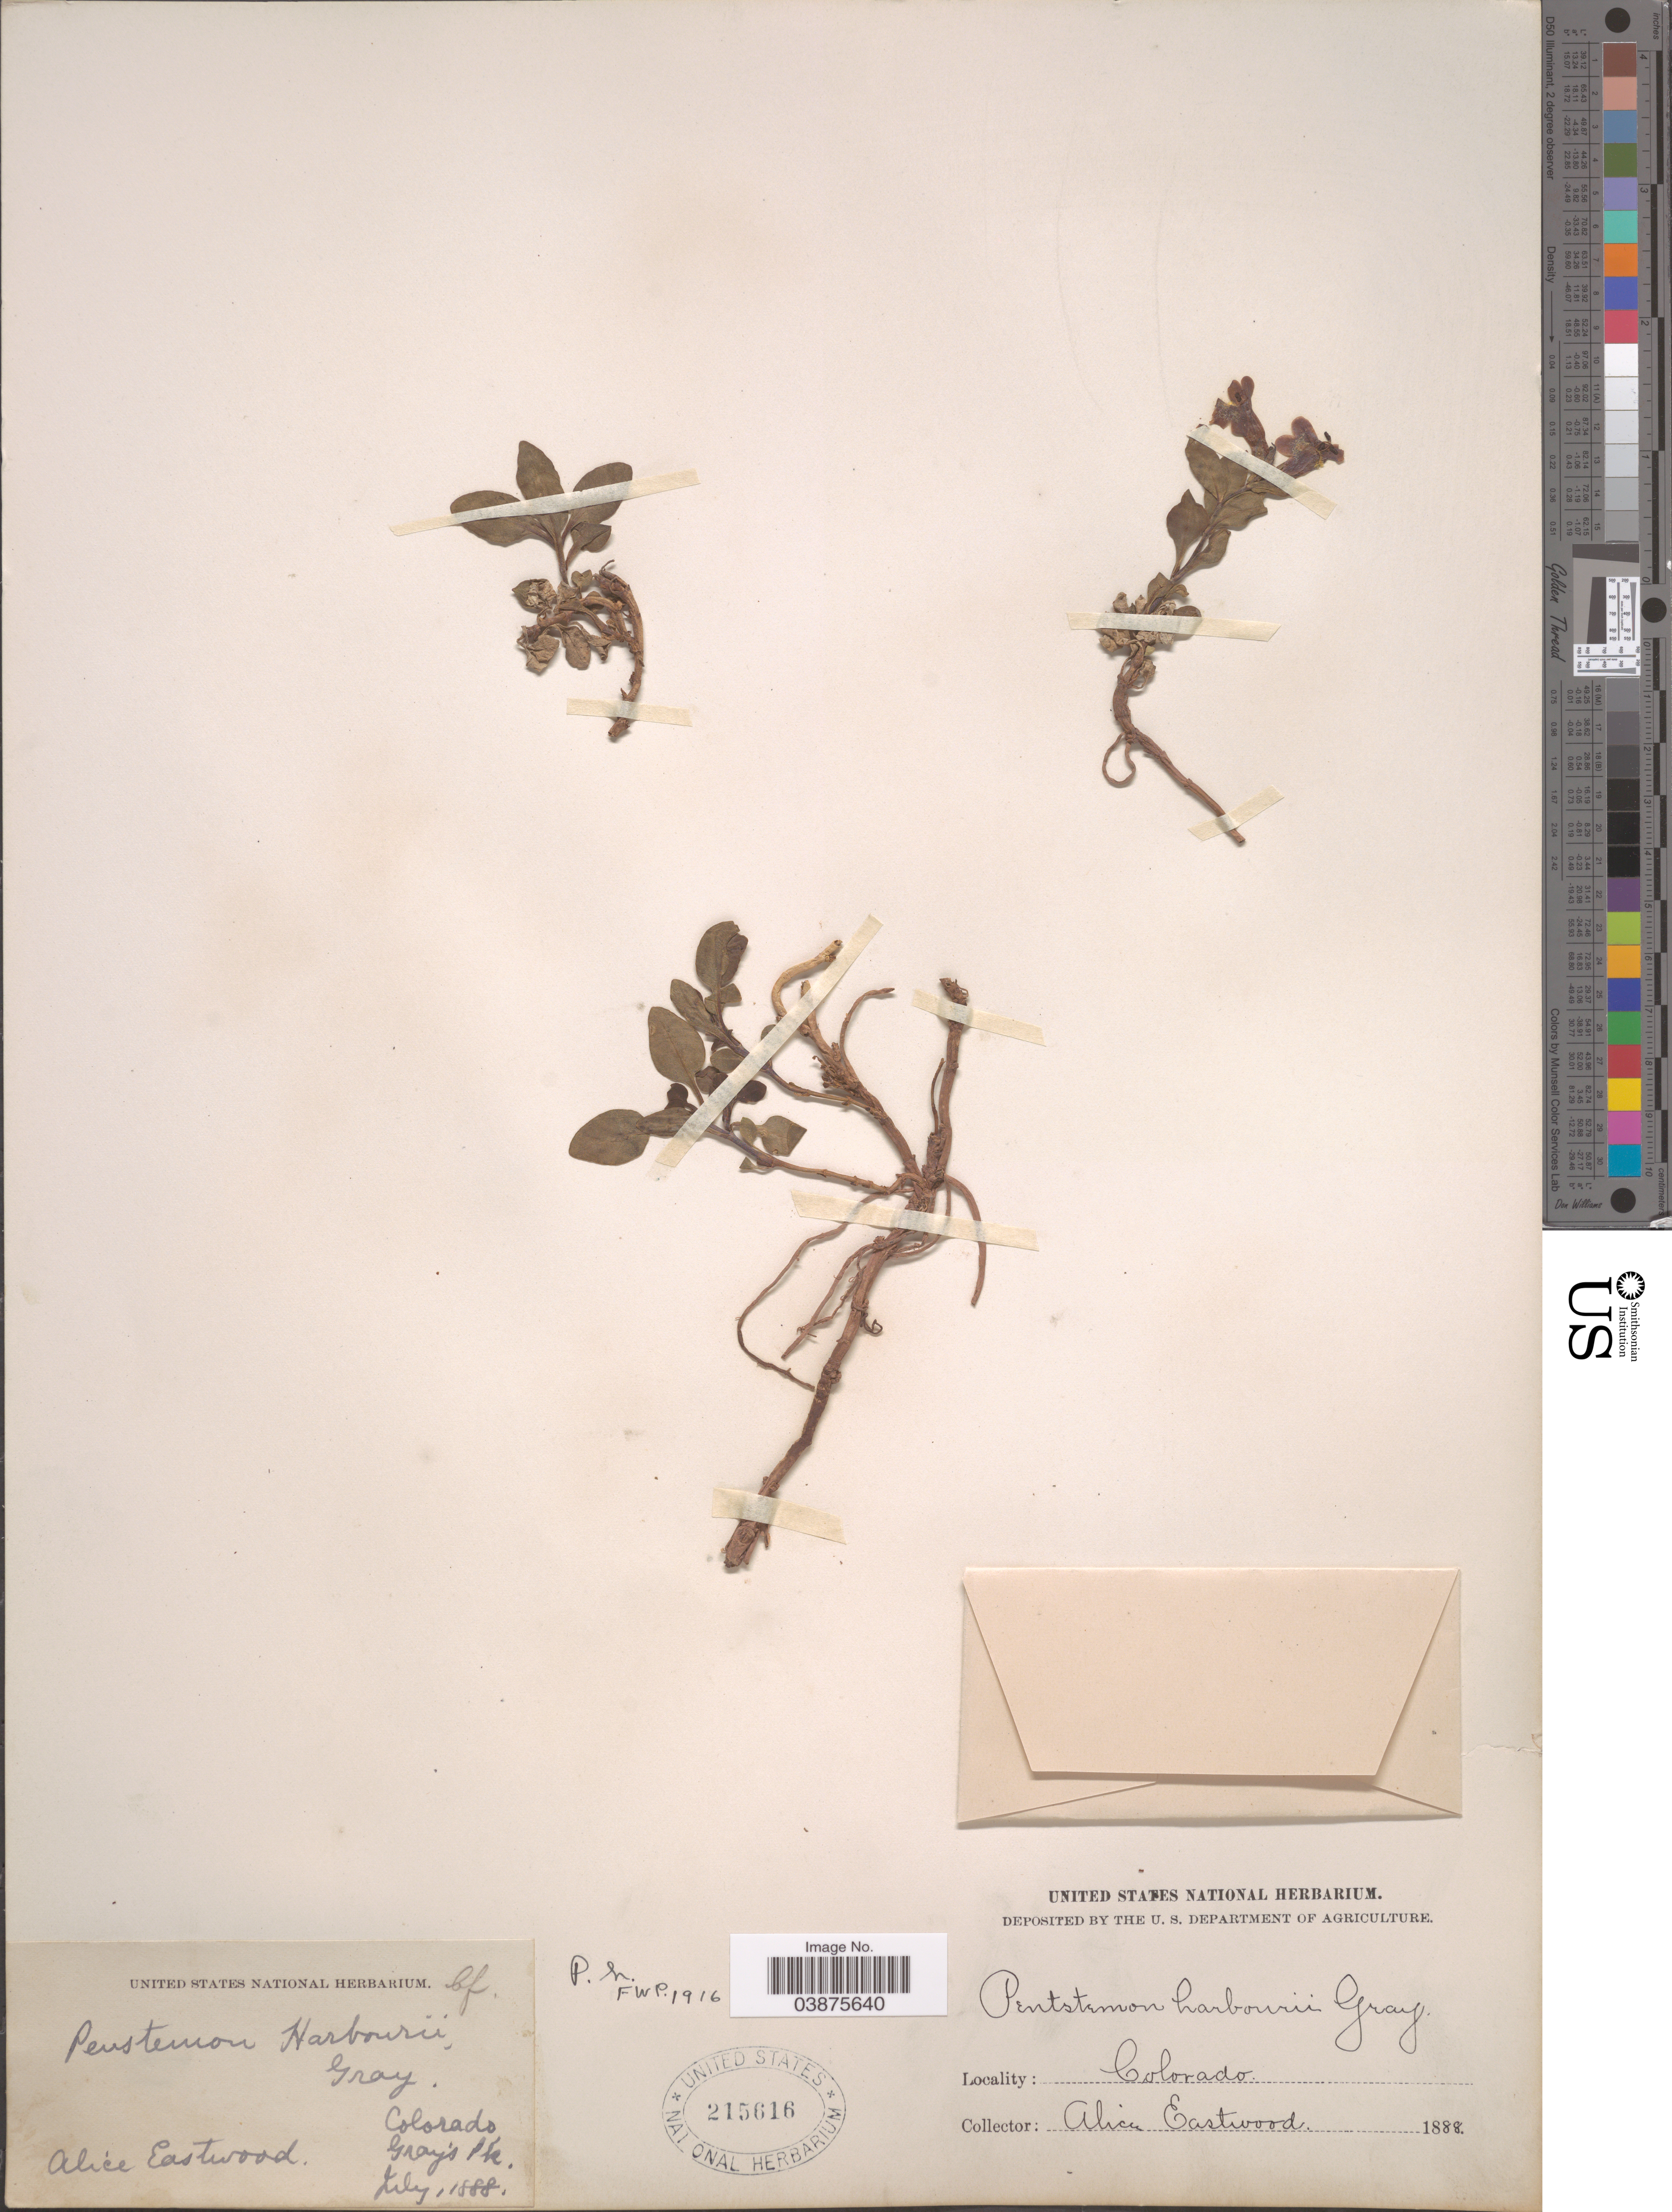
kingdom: Plantae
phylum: Tracheophyta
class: Magnoliopsida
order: Lamiales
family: Plantaginaceae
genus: Penstemon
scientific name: Penstemon harbourii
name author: A. Gray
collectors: A. Eastwood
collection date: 1888-07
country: United States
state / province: Colorado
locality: Gray's Pk.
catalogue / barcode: US 215616